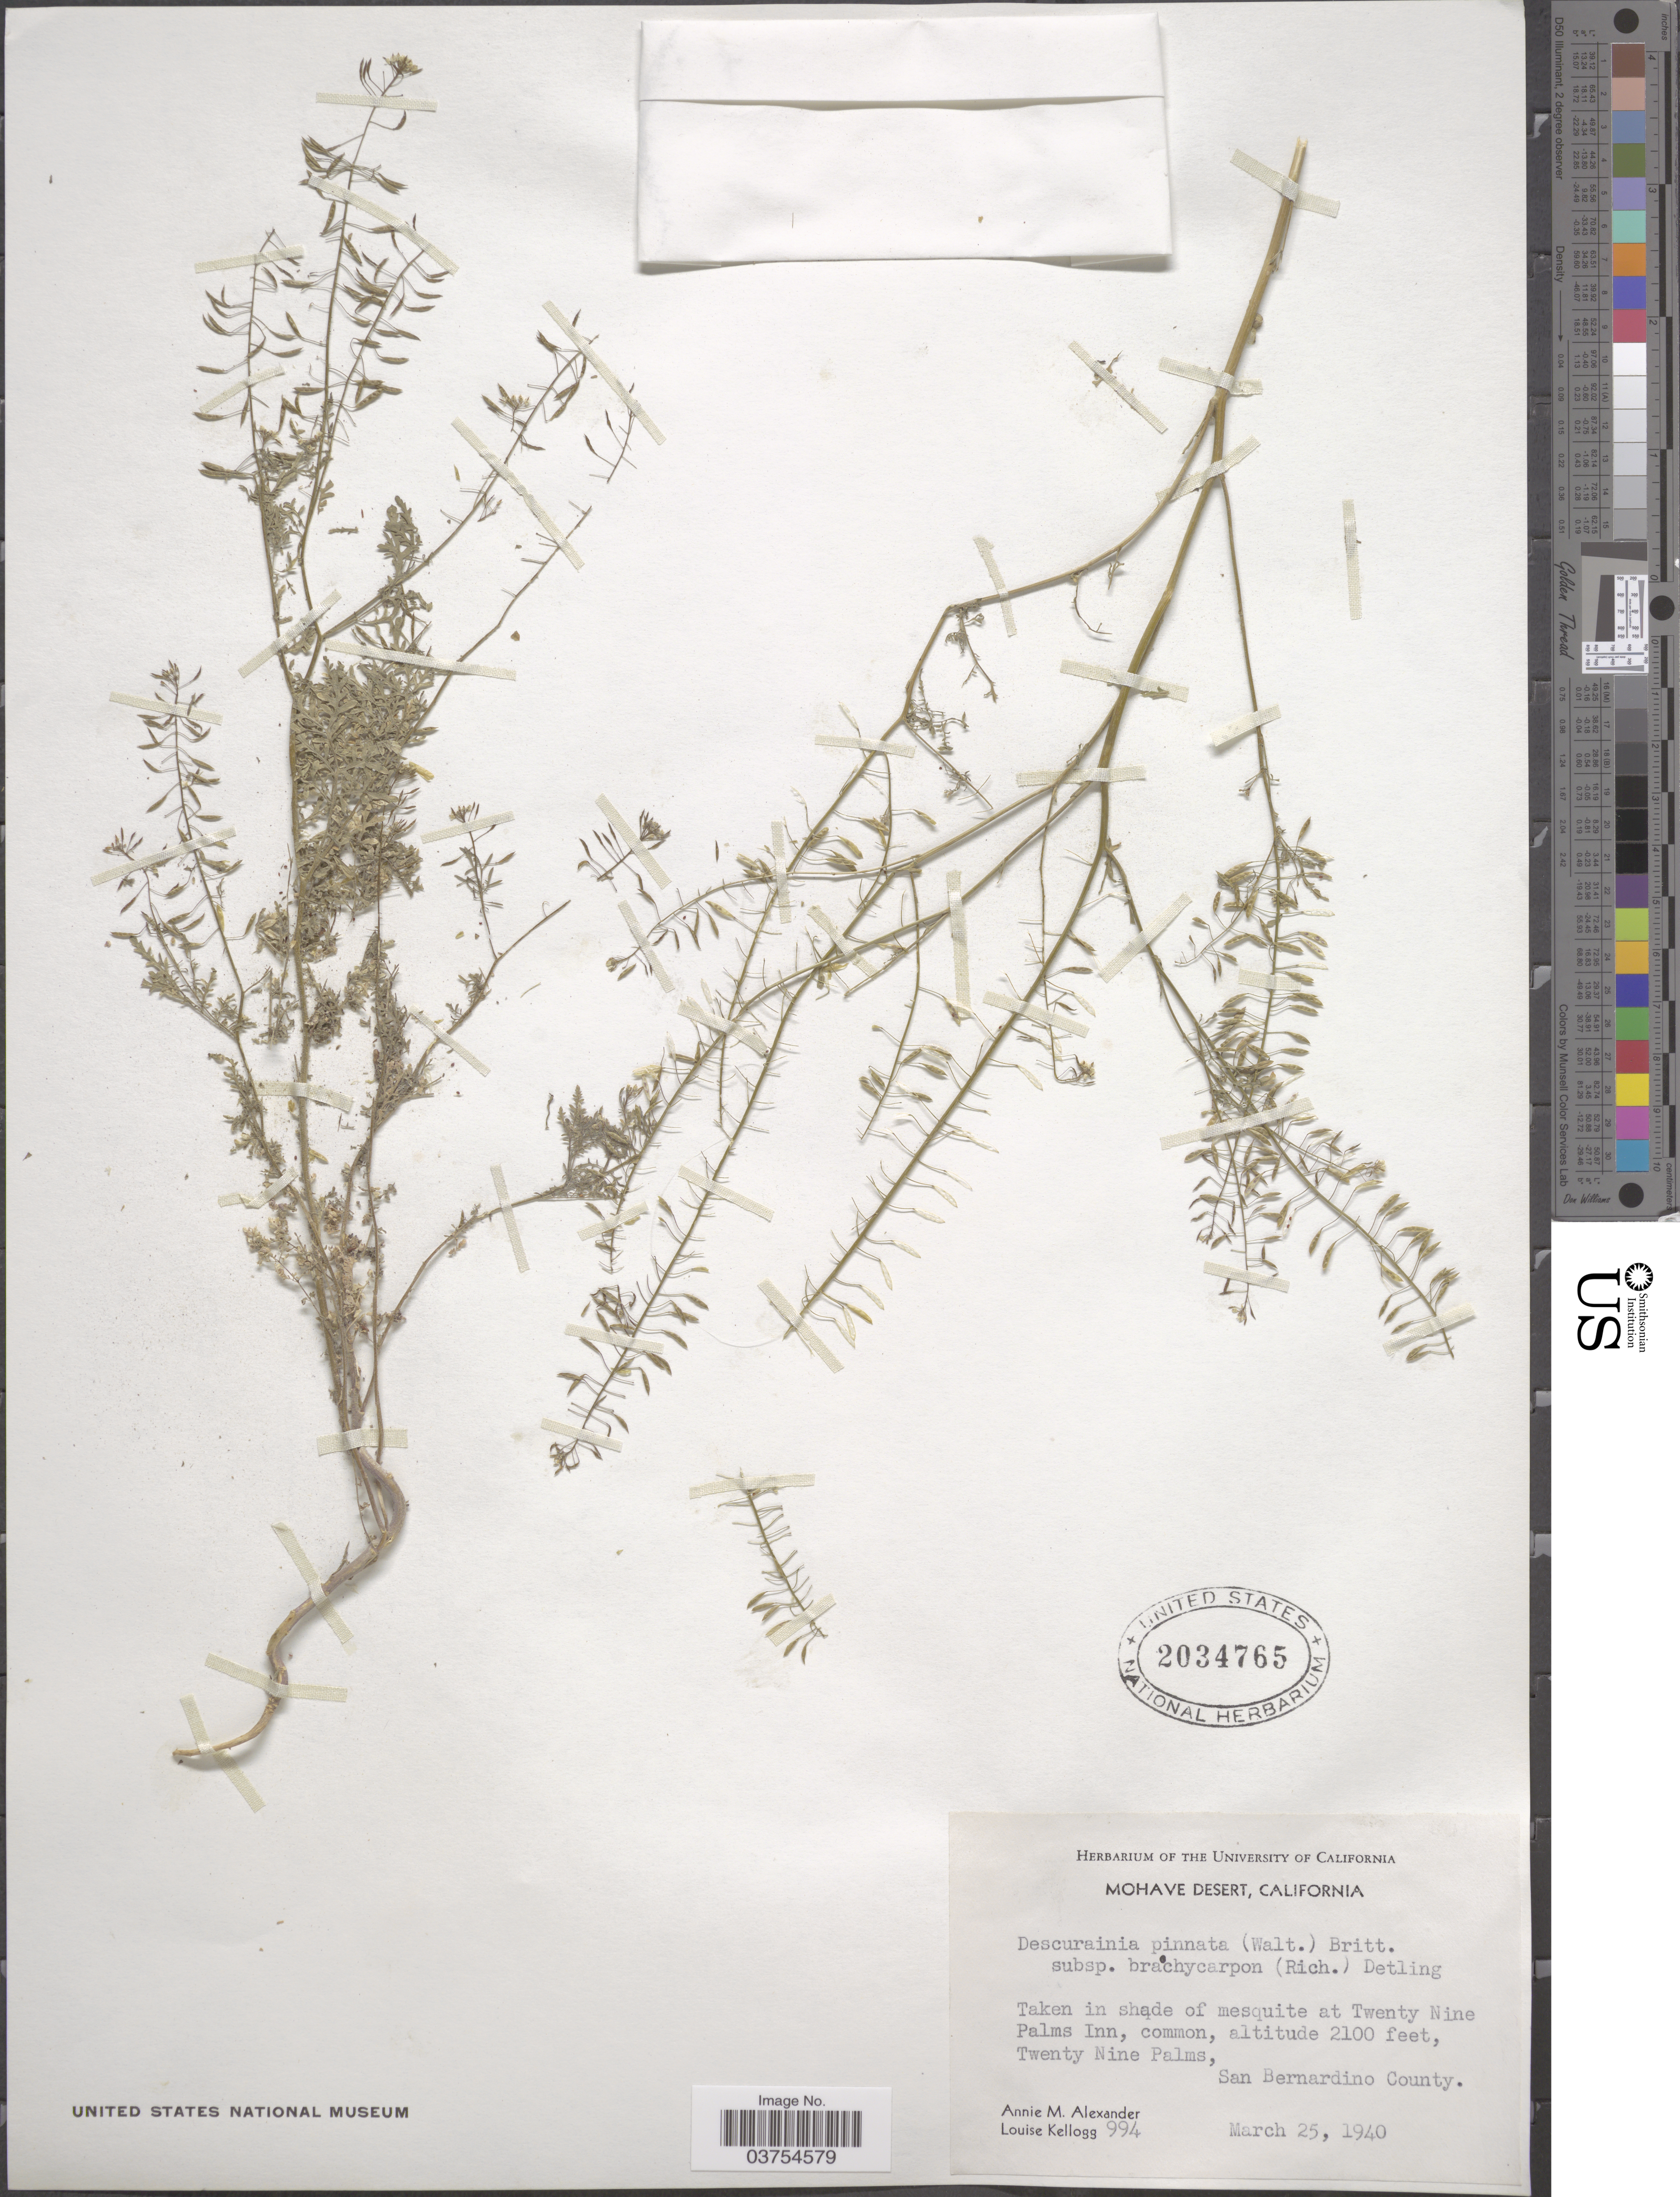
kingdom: Plantae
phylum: Tracheophyta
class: Magnoliopsida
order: Brassicales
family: Brassicaceae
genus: Descurainia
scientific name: Descurainia pinnata var. brachycarpa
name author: (Richardson) Fernald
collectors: A. M. Alexander & L. Kellogg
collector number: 994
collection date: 1940-03-25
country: United States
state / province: California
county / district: San Bernardino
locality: Mohave Desert. Taken in shade of mesquite at Twenty Nine Palms Inn, Twenty Nine Palms, San Bernardino County.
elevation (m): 640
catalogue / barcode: US 2034765